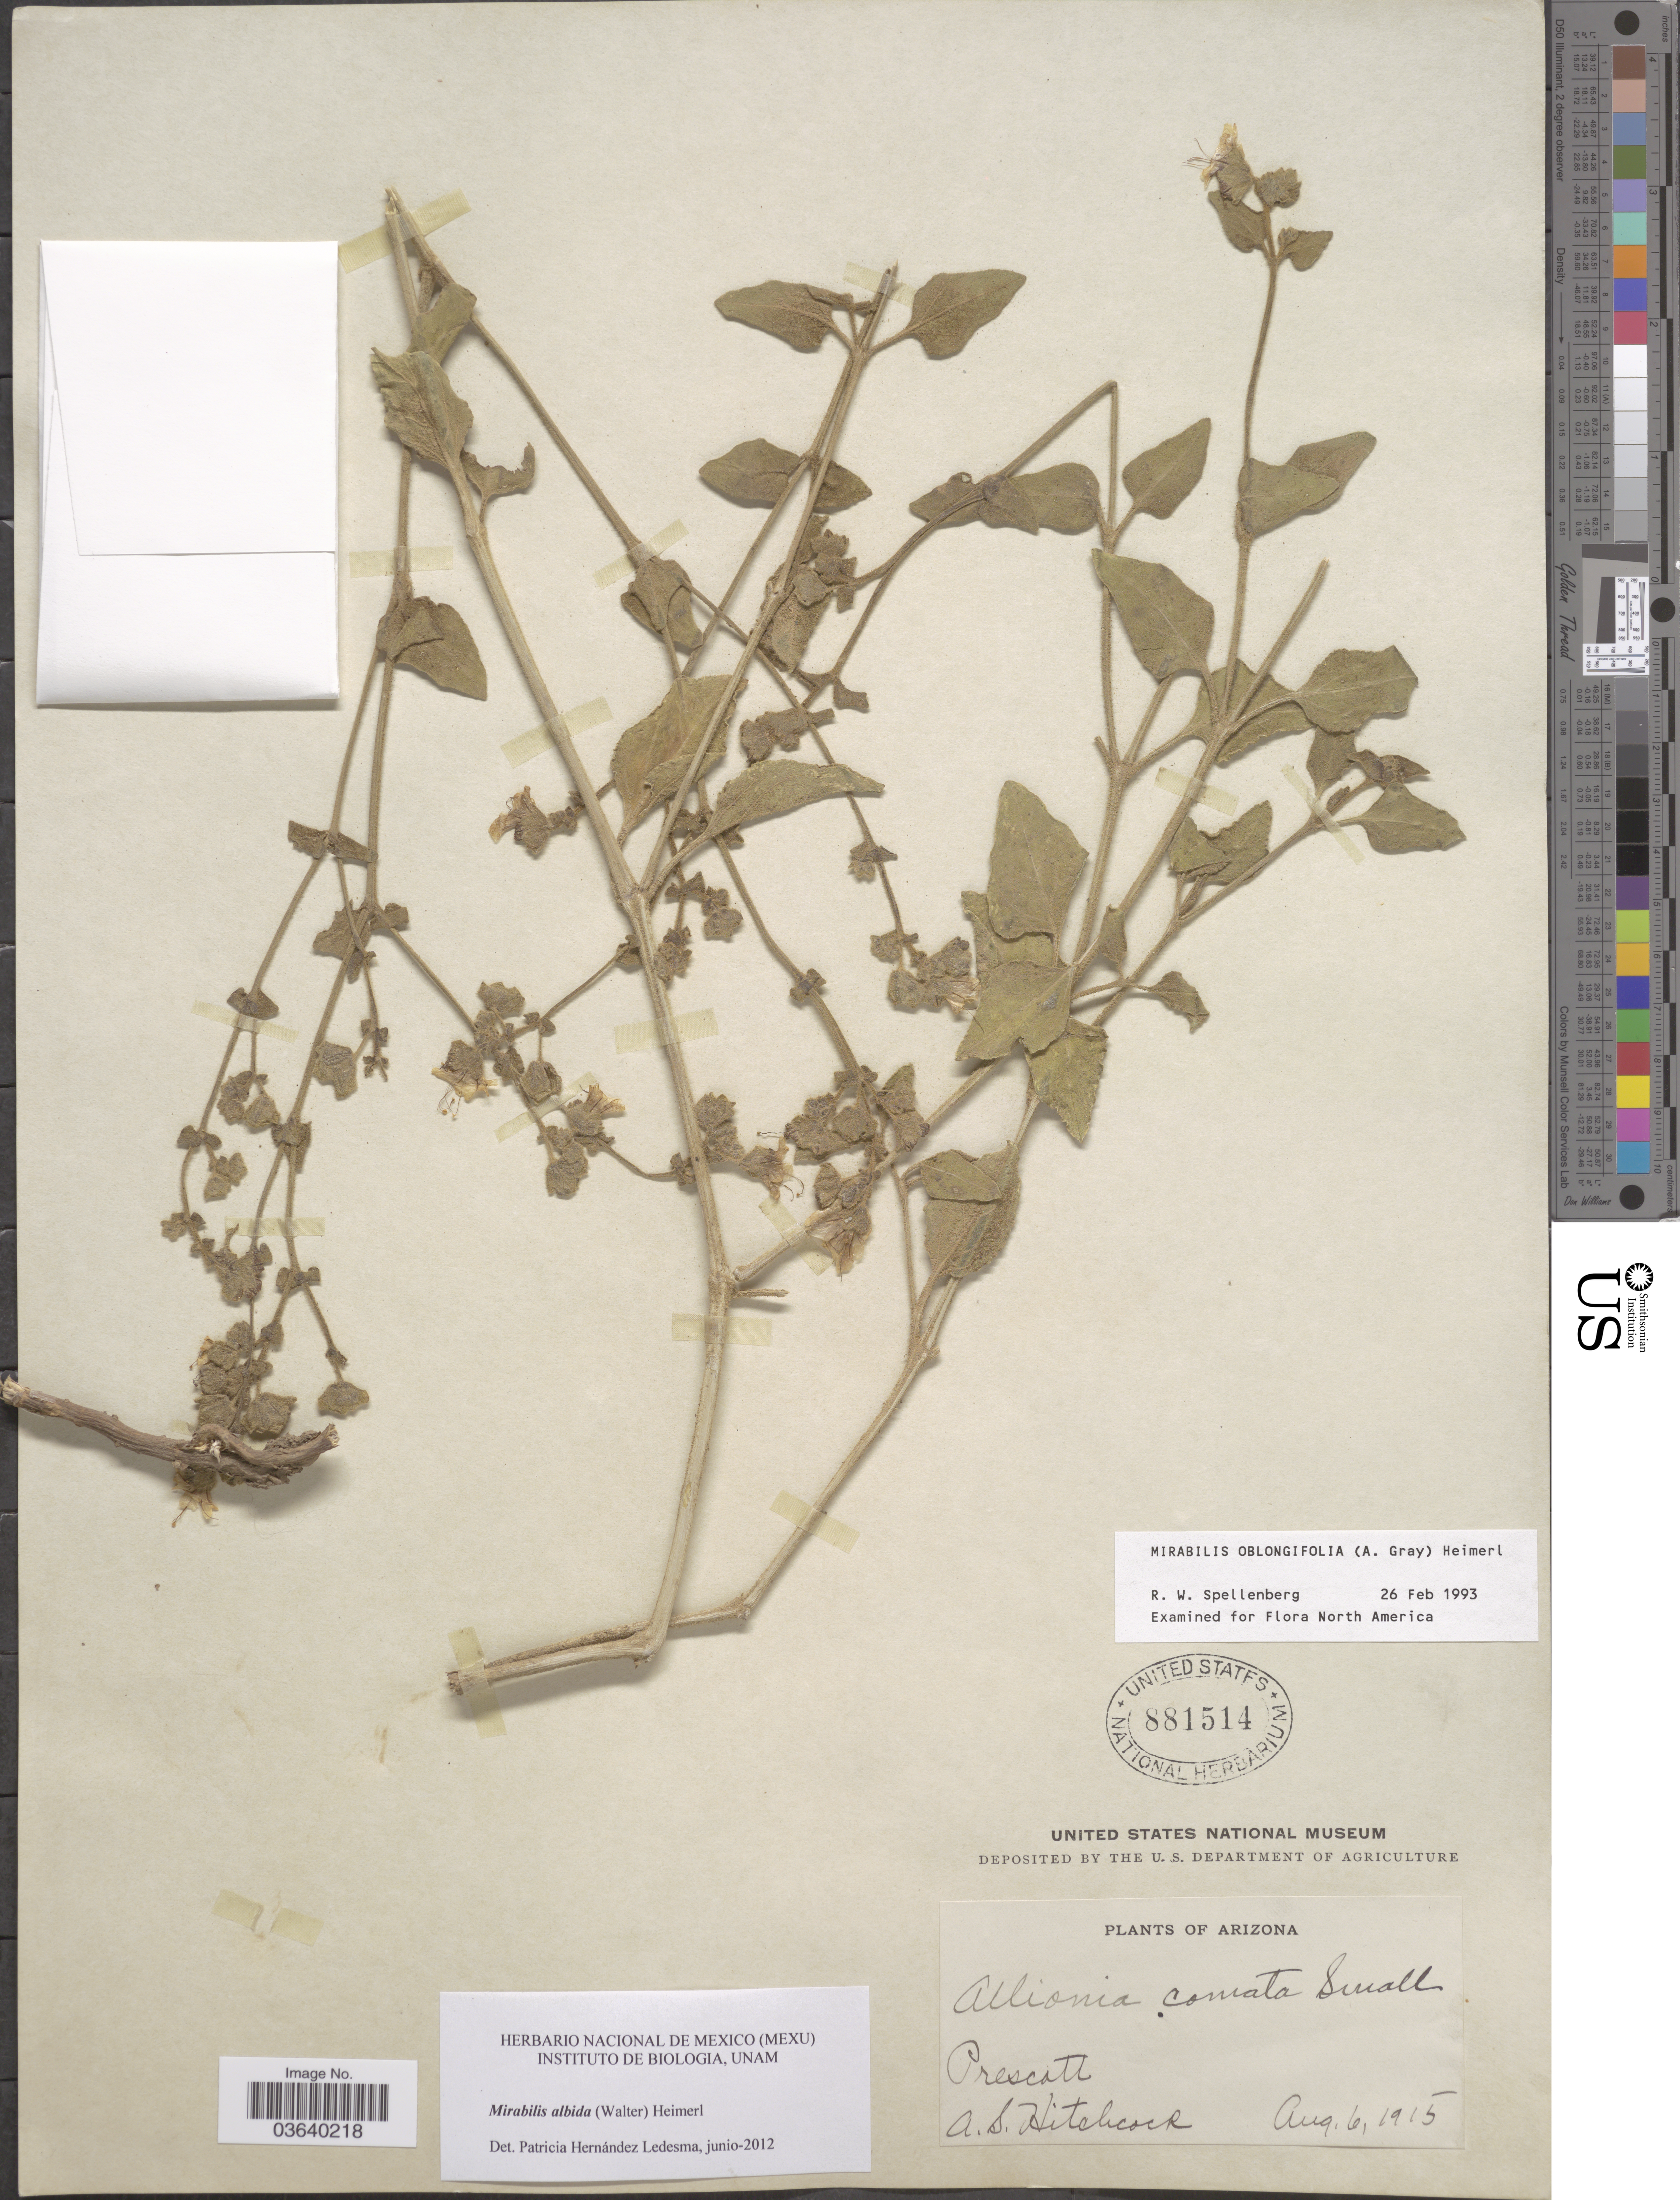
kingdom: Plantae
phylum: Tracheophyta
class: Magnoliopsida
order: Caryophyllales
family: Nyctaginaceae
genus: Mirabilis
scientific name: Mirabilis albida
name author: (Walter) Heimerl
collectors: A. S. Hitchcock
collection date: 1915-08-06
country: United States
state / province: Arizona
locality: Prescott.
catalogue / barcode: US 881514